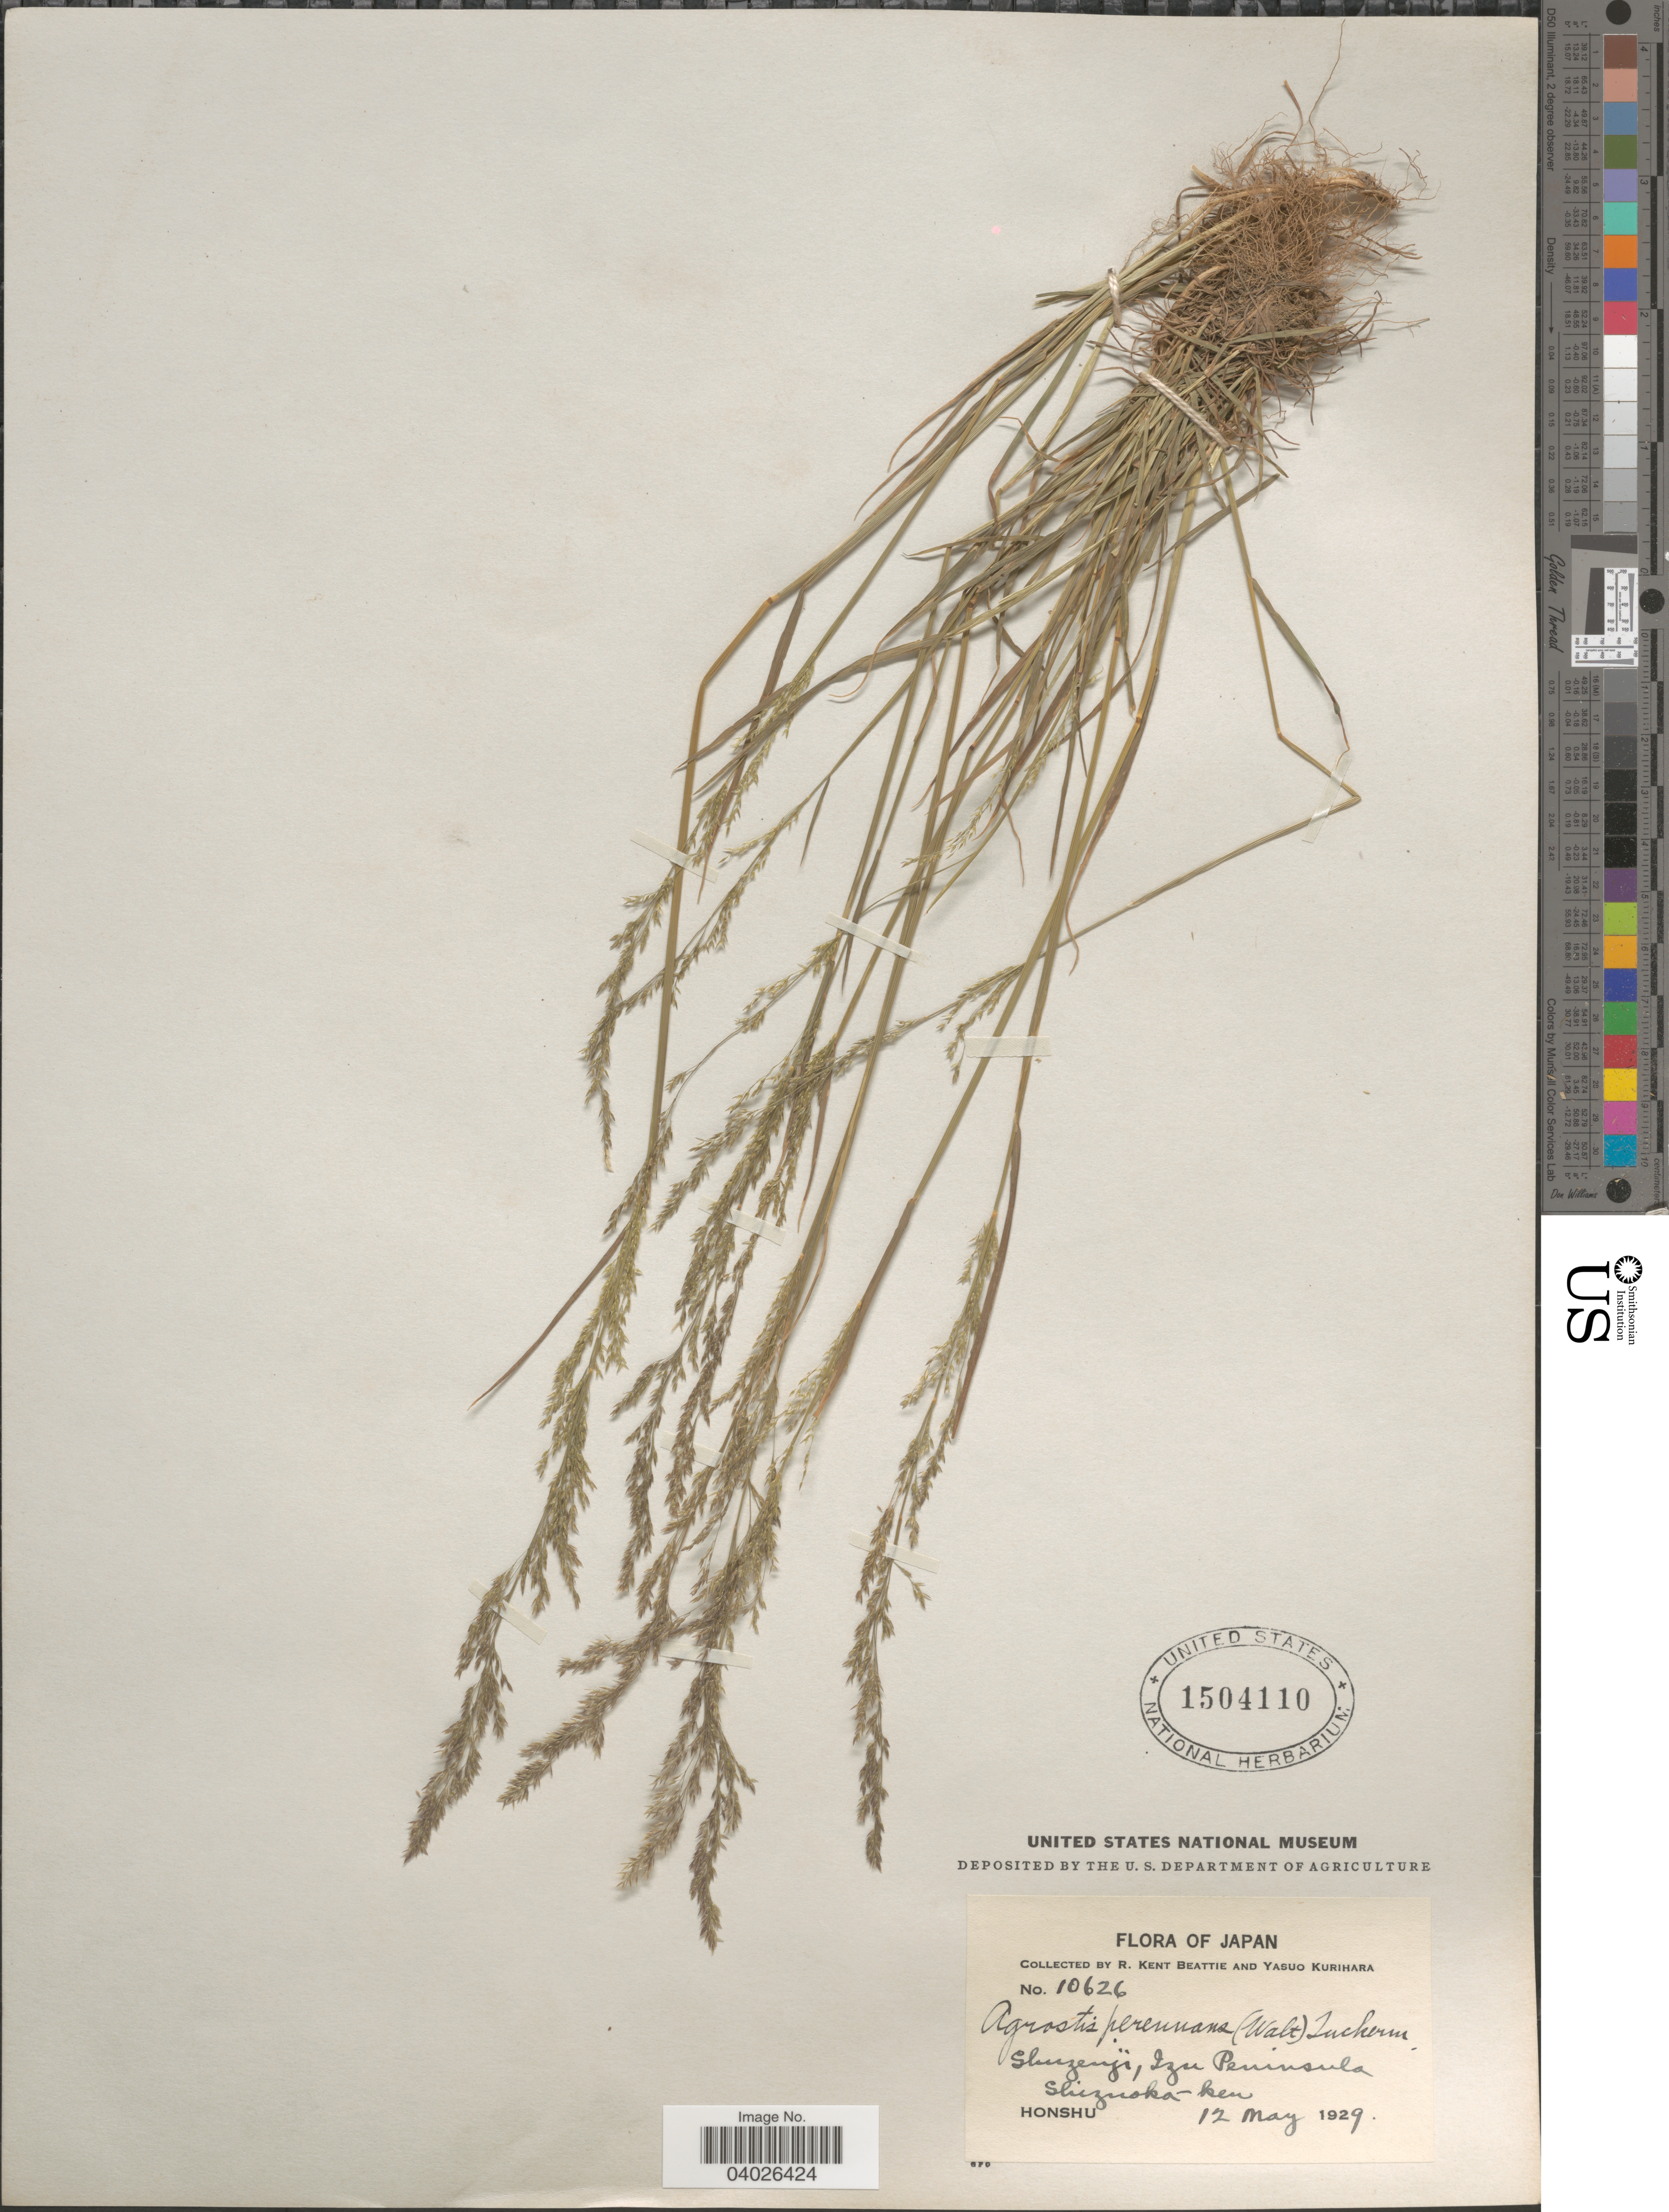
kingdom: Plantae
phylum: Tracheophyta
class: Liliopsida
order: Poales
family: Poaceae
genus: Agrostis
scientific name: Agrostis perennans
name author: (Walter) Tuck.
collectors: R. K. Beattie & Y. Kurihara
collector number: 10626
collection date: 1929-05-12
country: Japan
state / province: Sizuoka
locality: Shuzenji, Izu Peninsula. Shizuoka-ken. Honshu.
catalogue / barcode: US 1504110